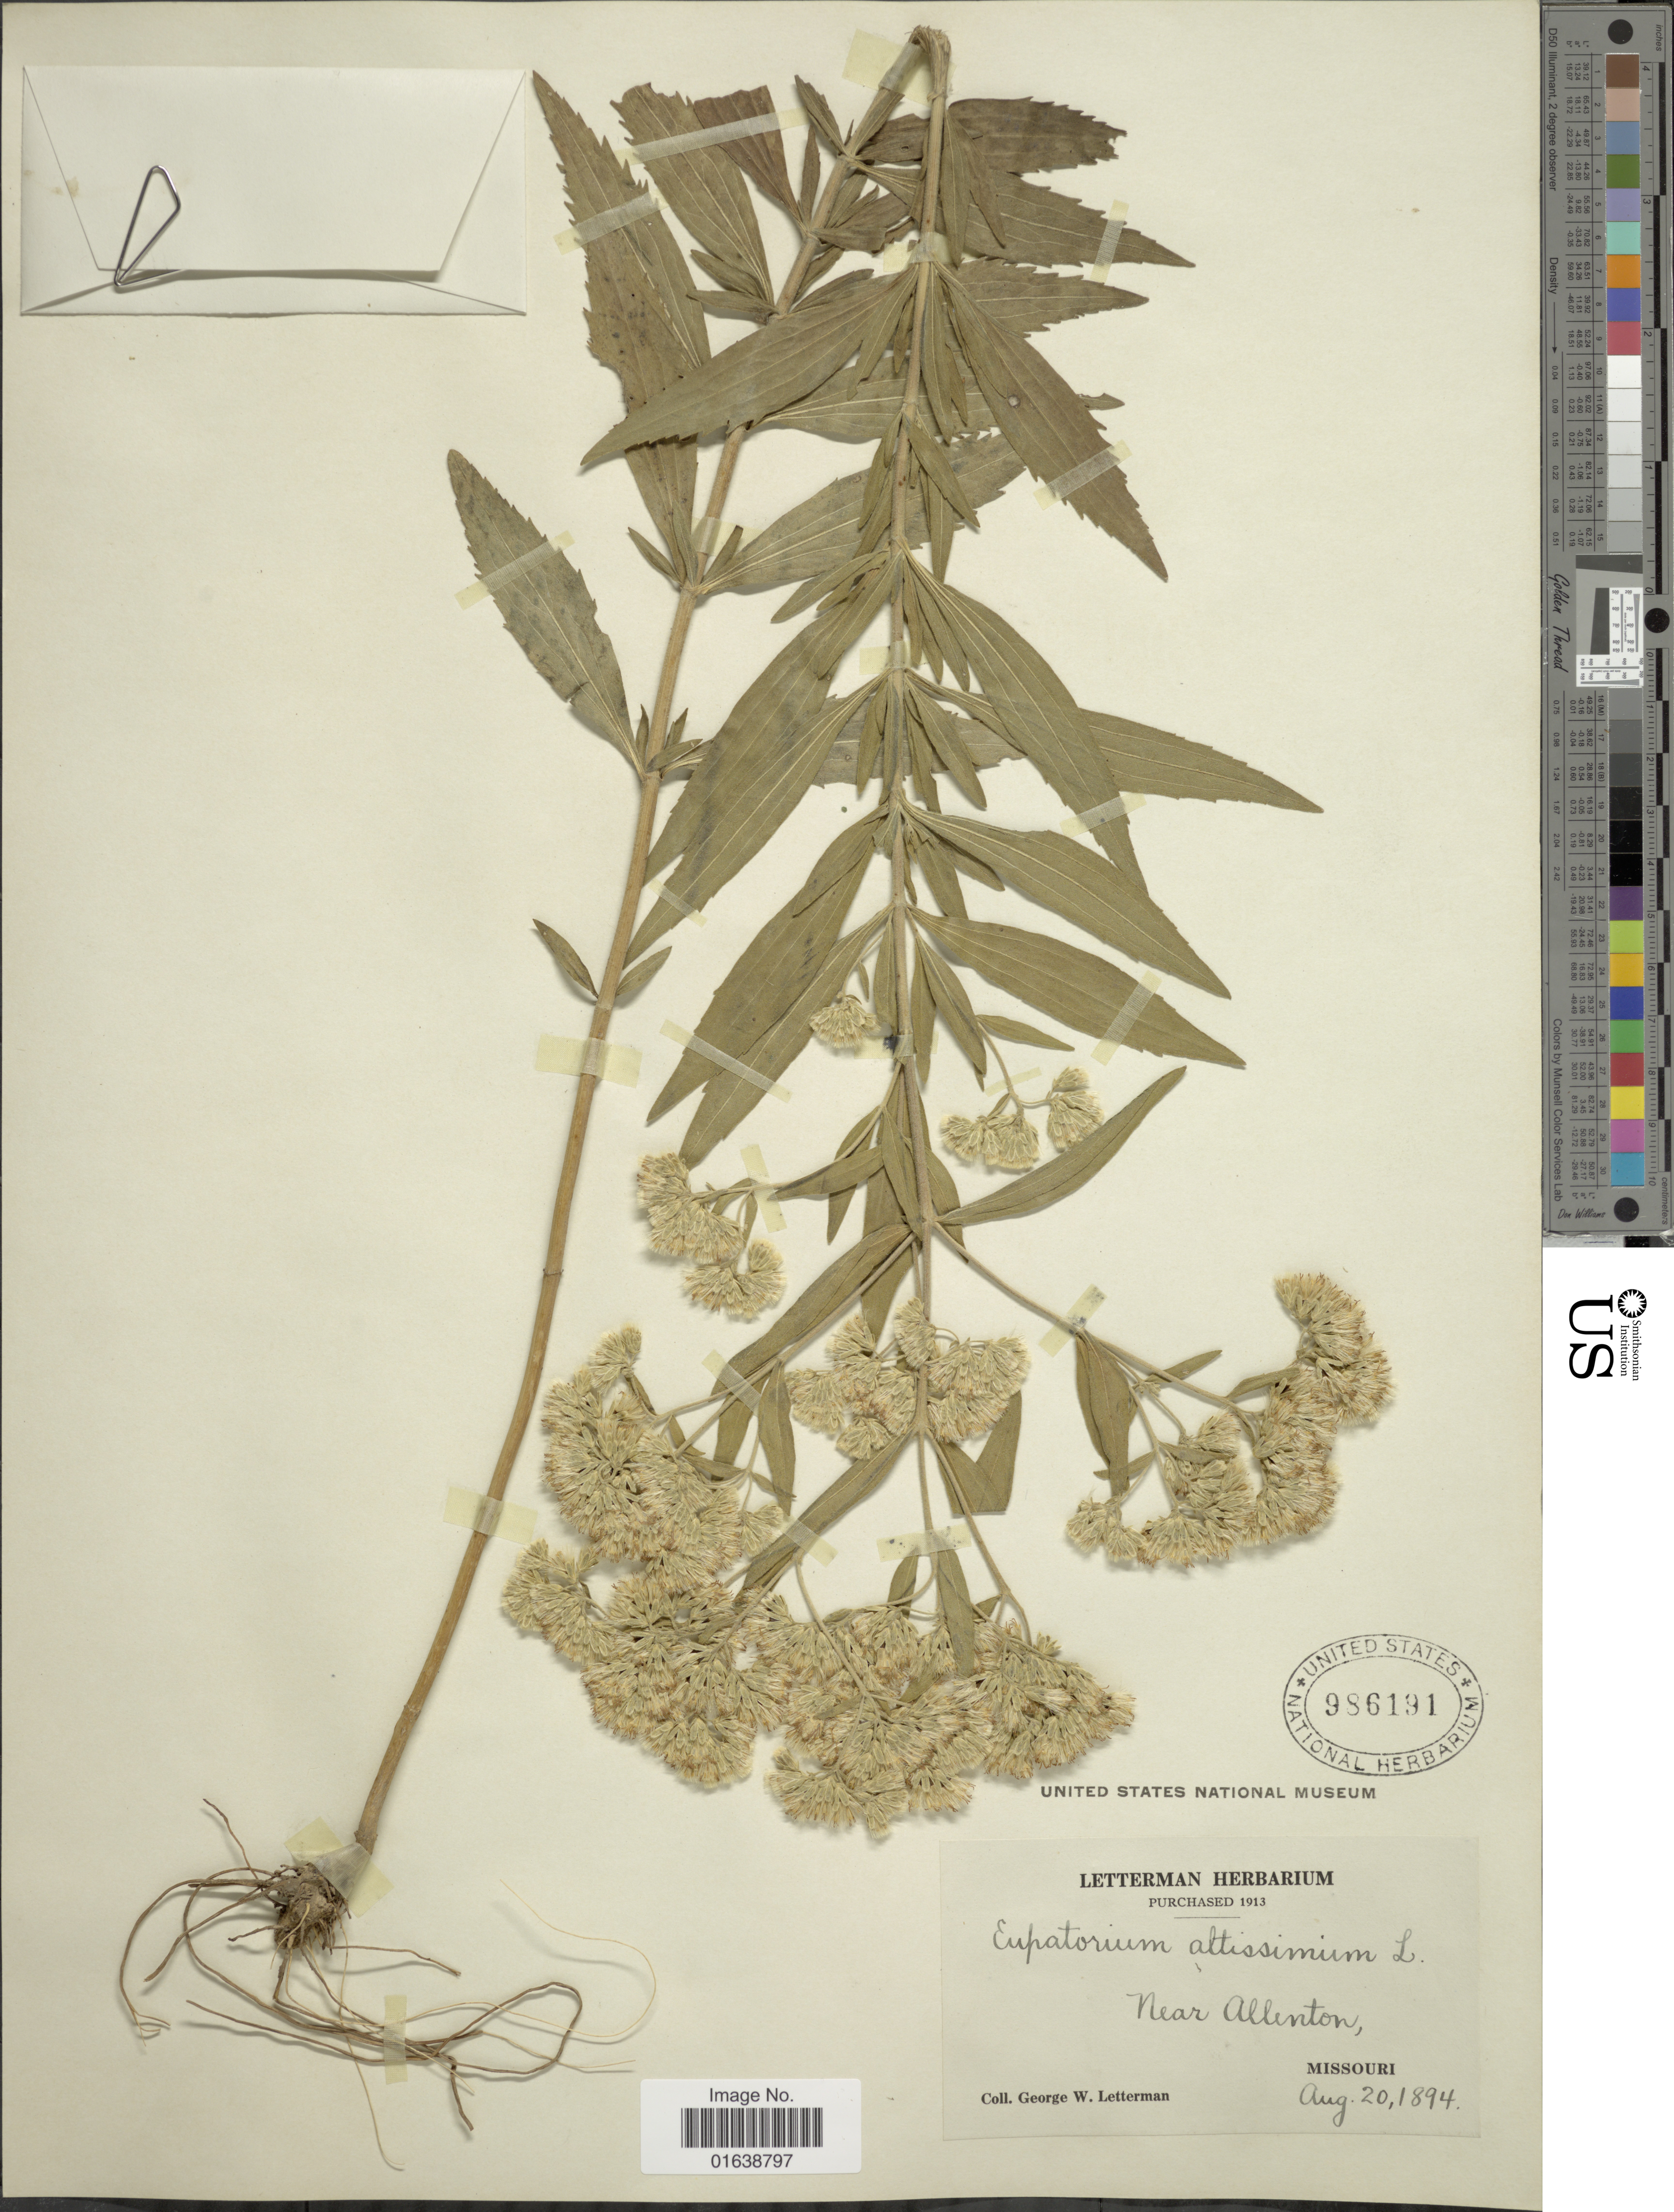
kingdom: Plantae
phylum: Tracheophyta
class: Magnoliopsida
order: Asterales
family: Asteraceae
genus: Eupatorium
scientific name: Eupatorium altissimum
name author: L.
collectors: G. W. Letterman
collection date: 1894-08-20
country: United States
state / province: Missouri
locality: Missouri. Near Allenton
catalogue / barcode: US 986191